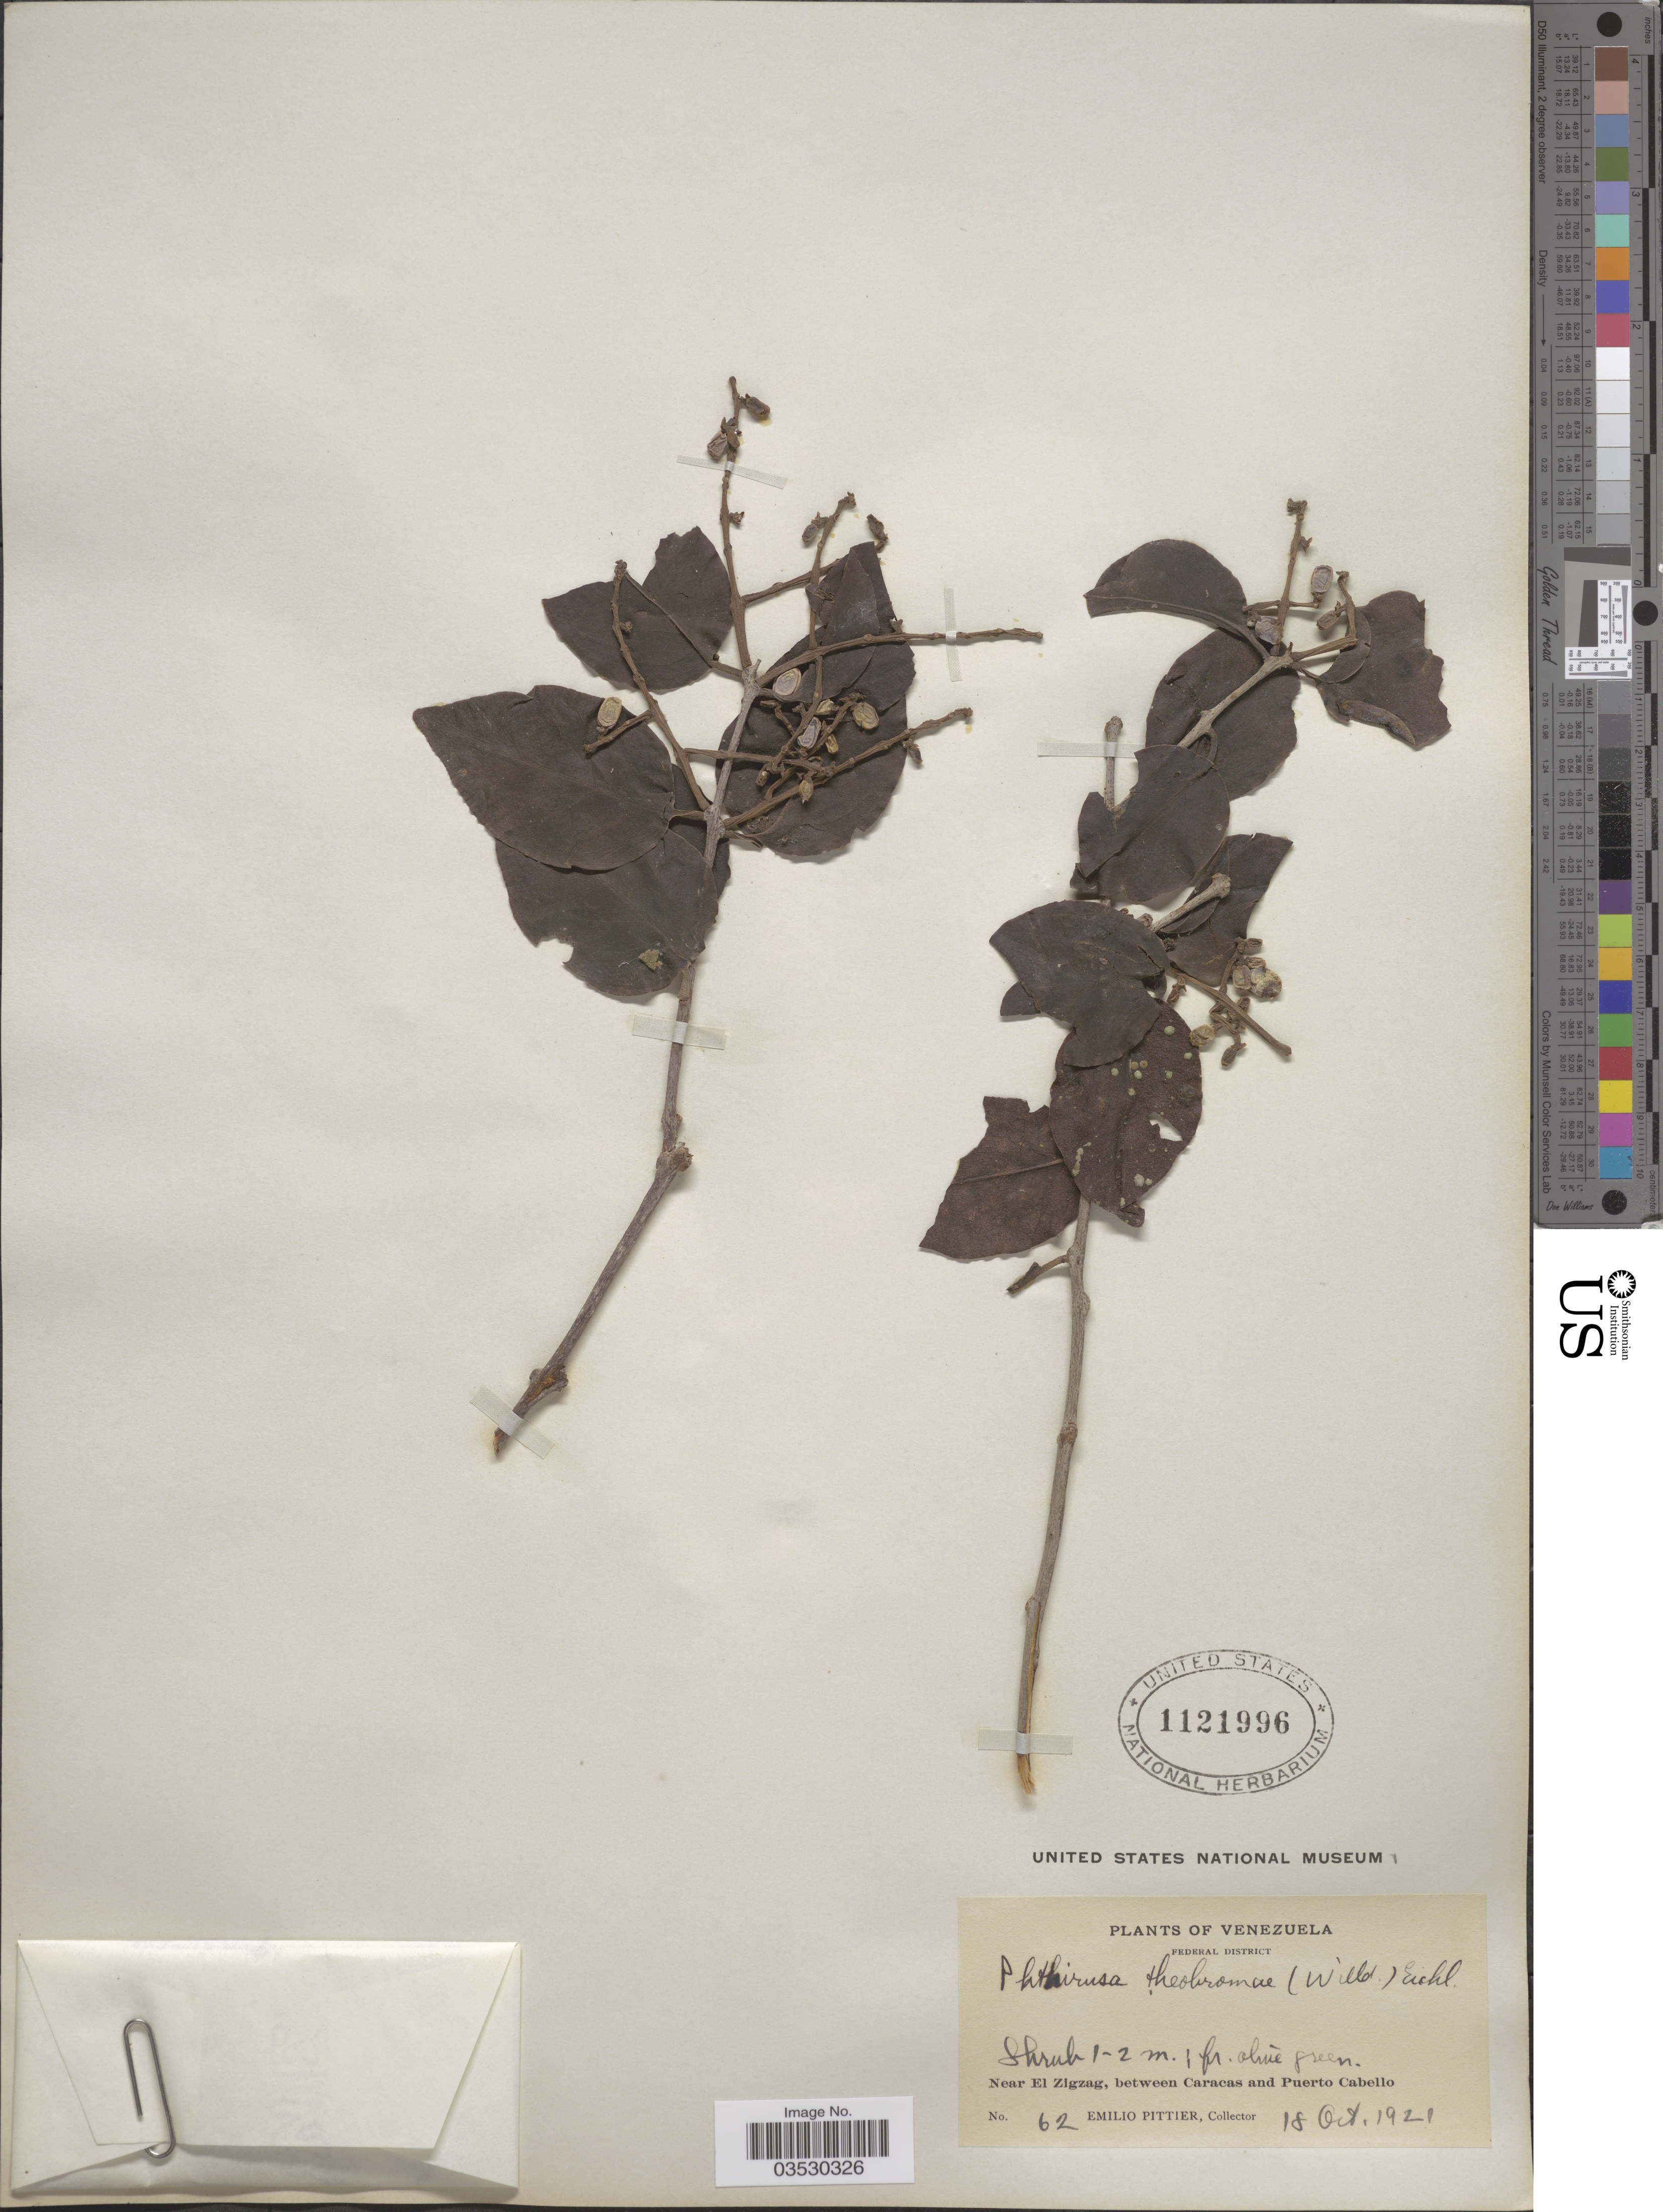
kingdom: Plantae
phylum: Tracheophyta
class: Magnoliopsida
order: Santalales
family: Loranthaceae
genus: Struthanthus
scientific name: Struthanthus aduncus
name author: (G. Mey.) G. Don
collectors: E. Pittier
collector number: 62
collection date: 1921-10-18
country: Venezuela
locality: Federal District. Near El Zigzag, between Caracas and Puerto Cabello.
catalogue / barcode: US 1121996